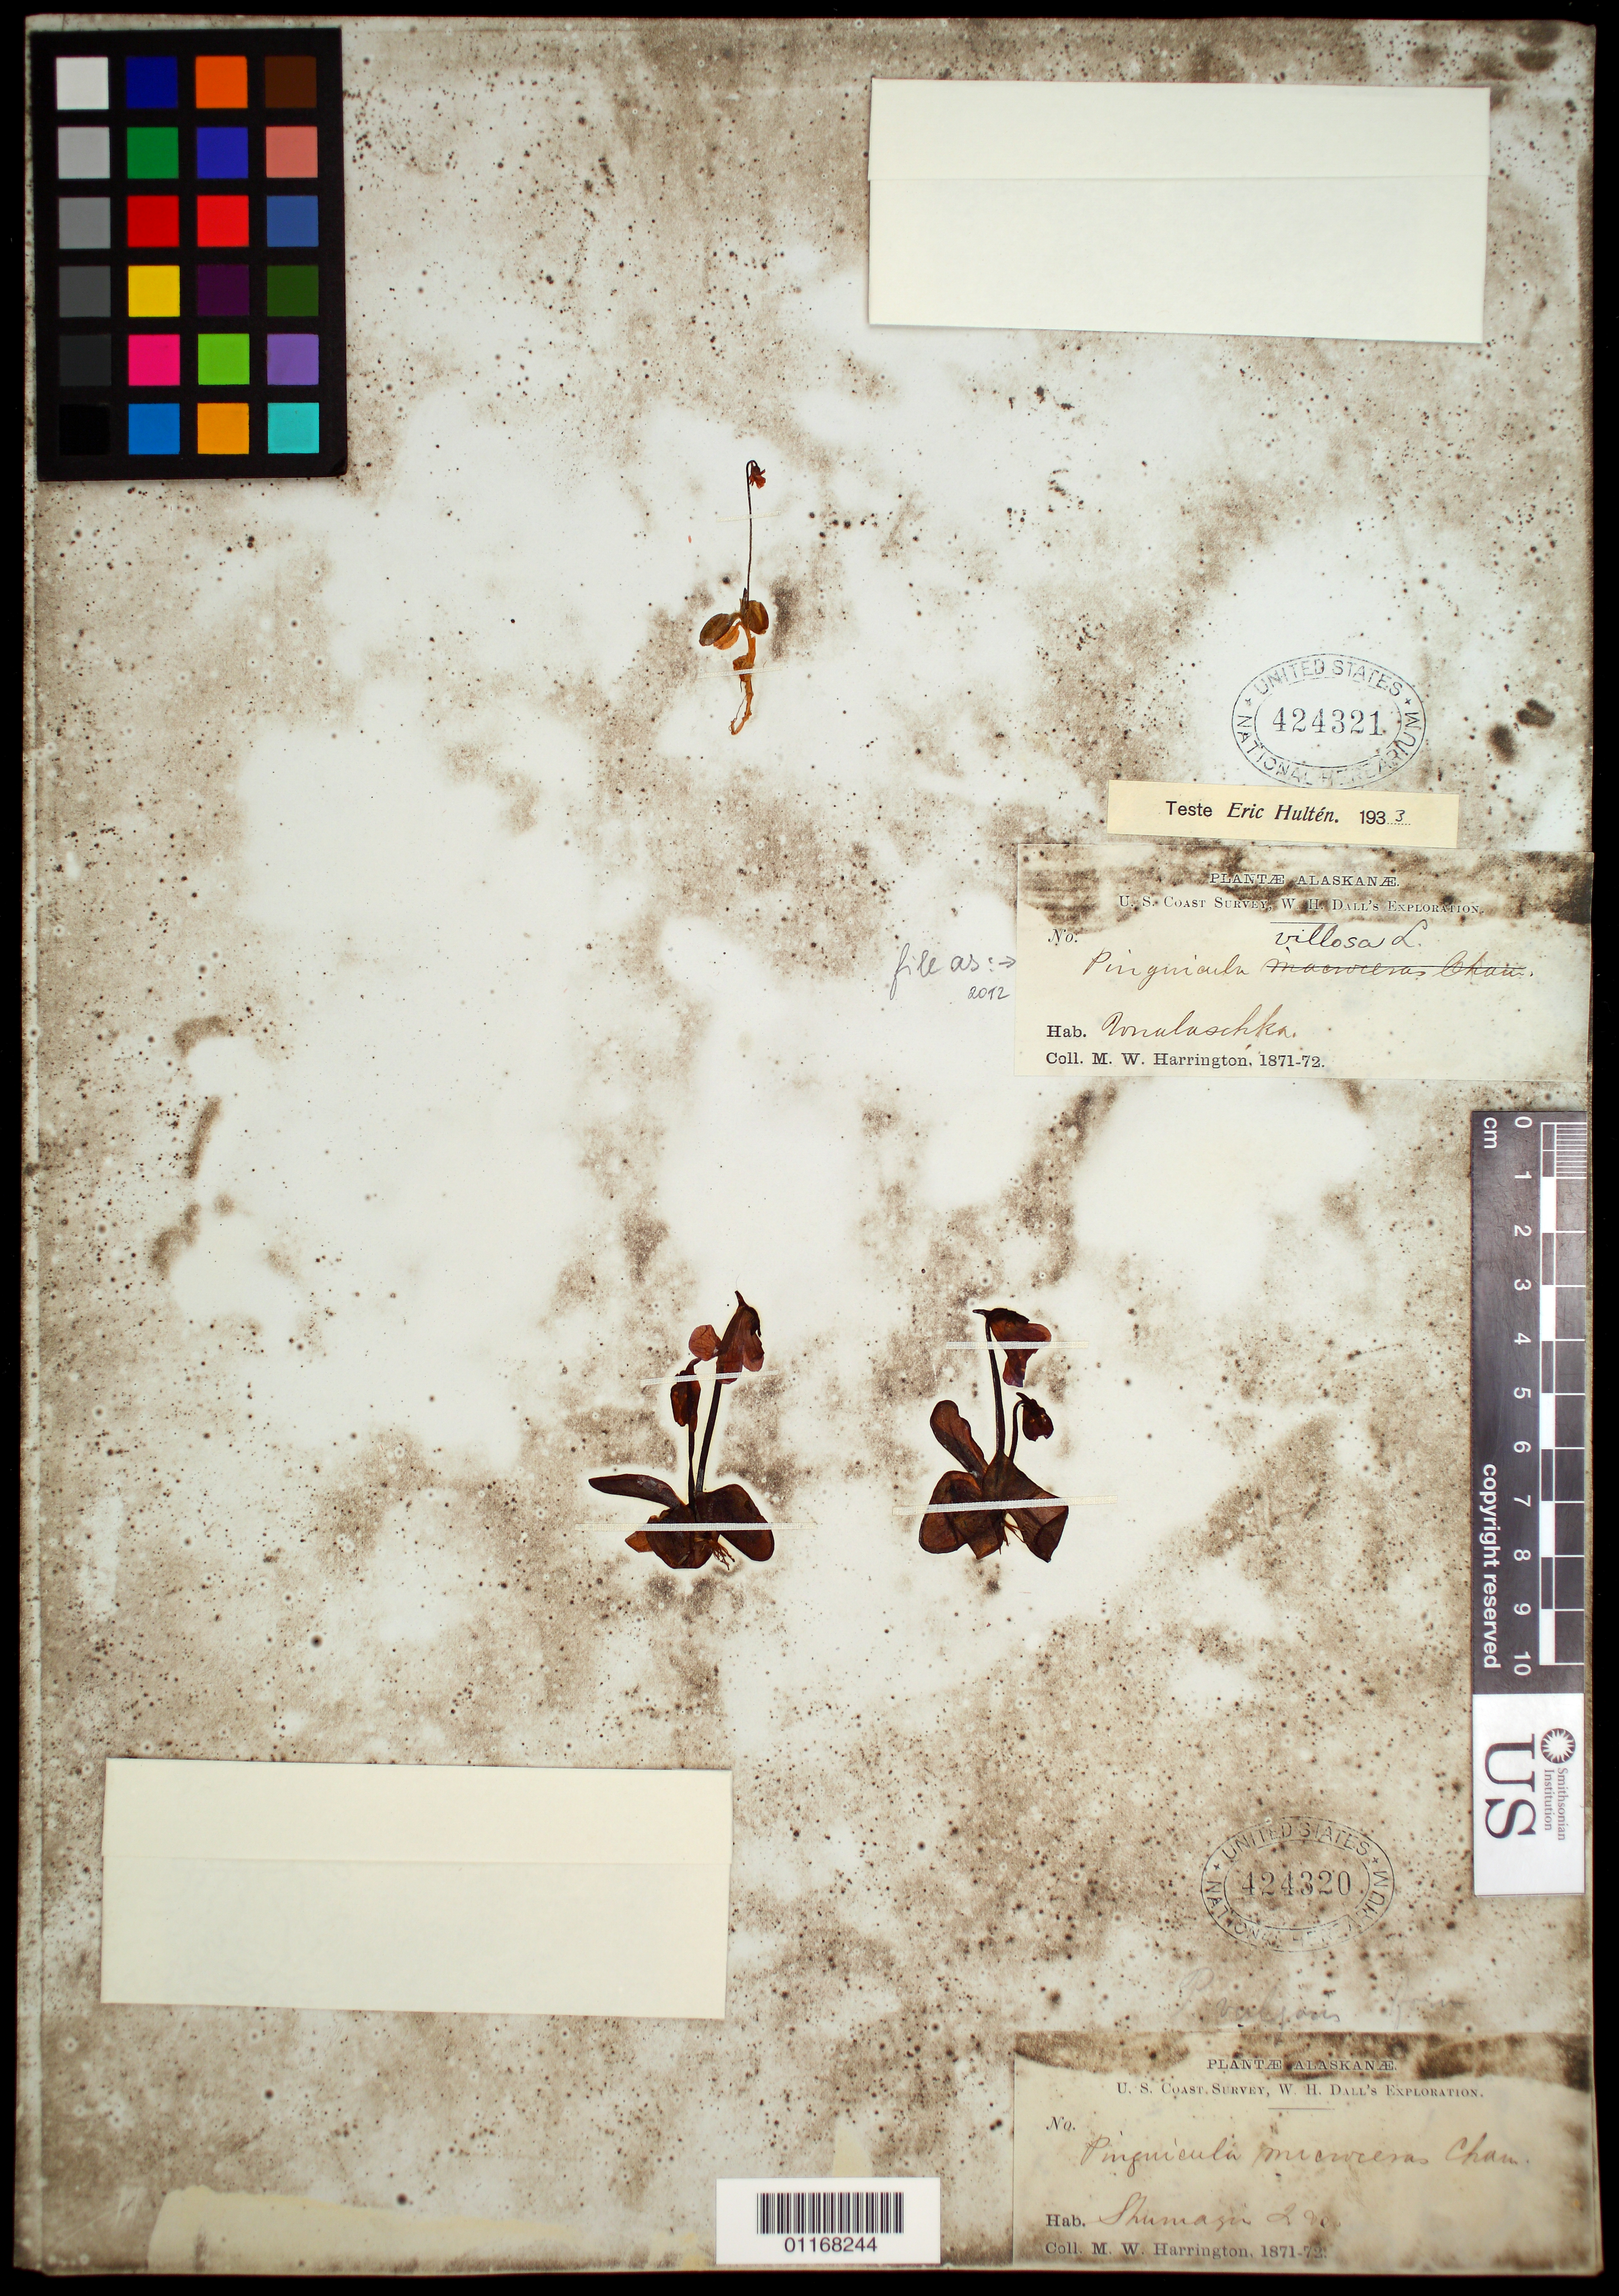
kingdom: Plantae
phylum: Tracheophyta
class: Magnoliopsida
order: Lamiales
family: Lentibulariaceae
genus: Pinguicula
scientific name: Pinguicula villosa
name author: L.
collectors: M. W. Harrington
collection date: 1871/1872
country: United States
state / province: Alaska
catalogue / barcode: US 424321-2